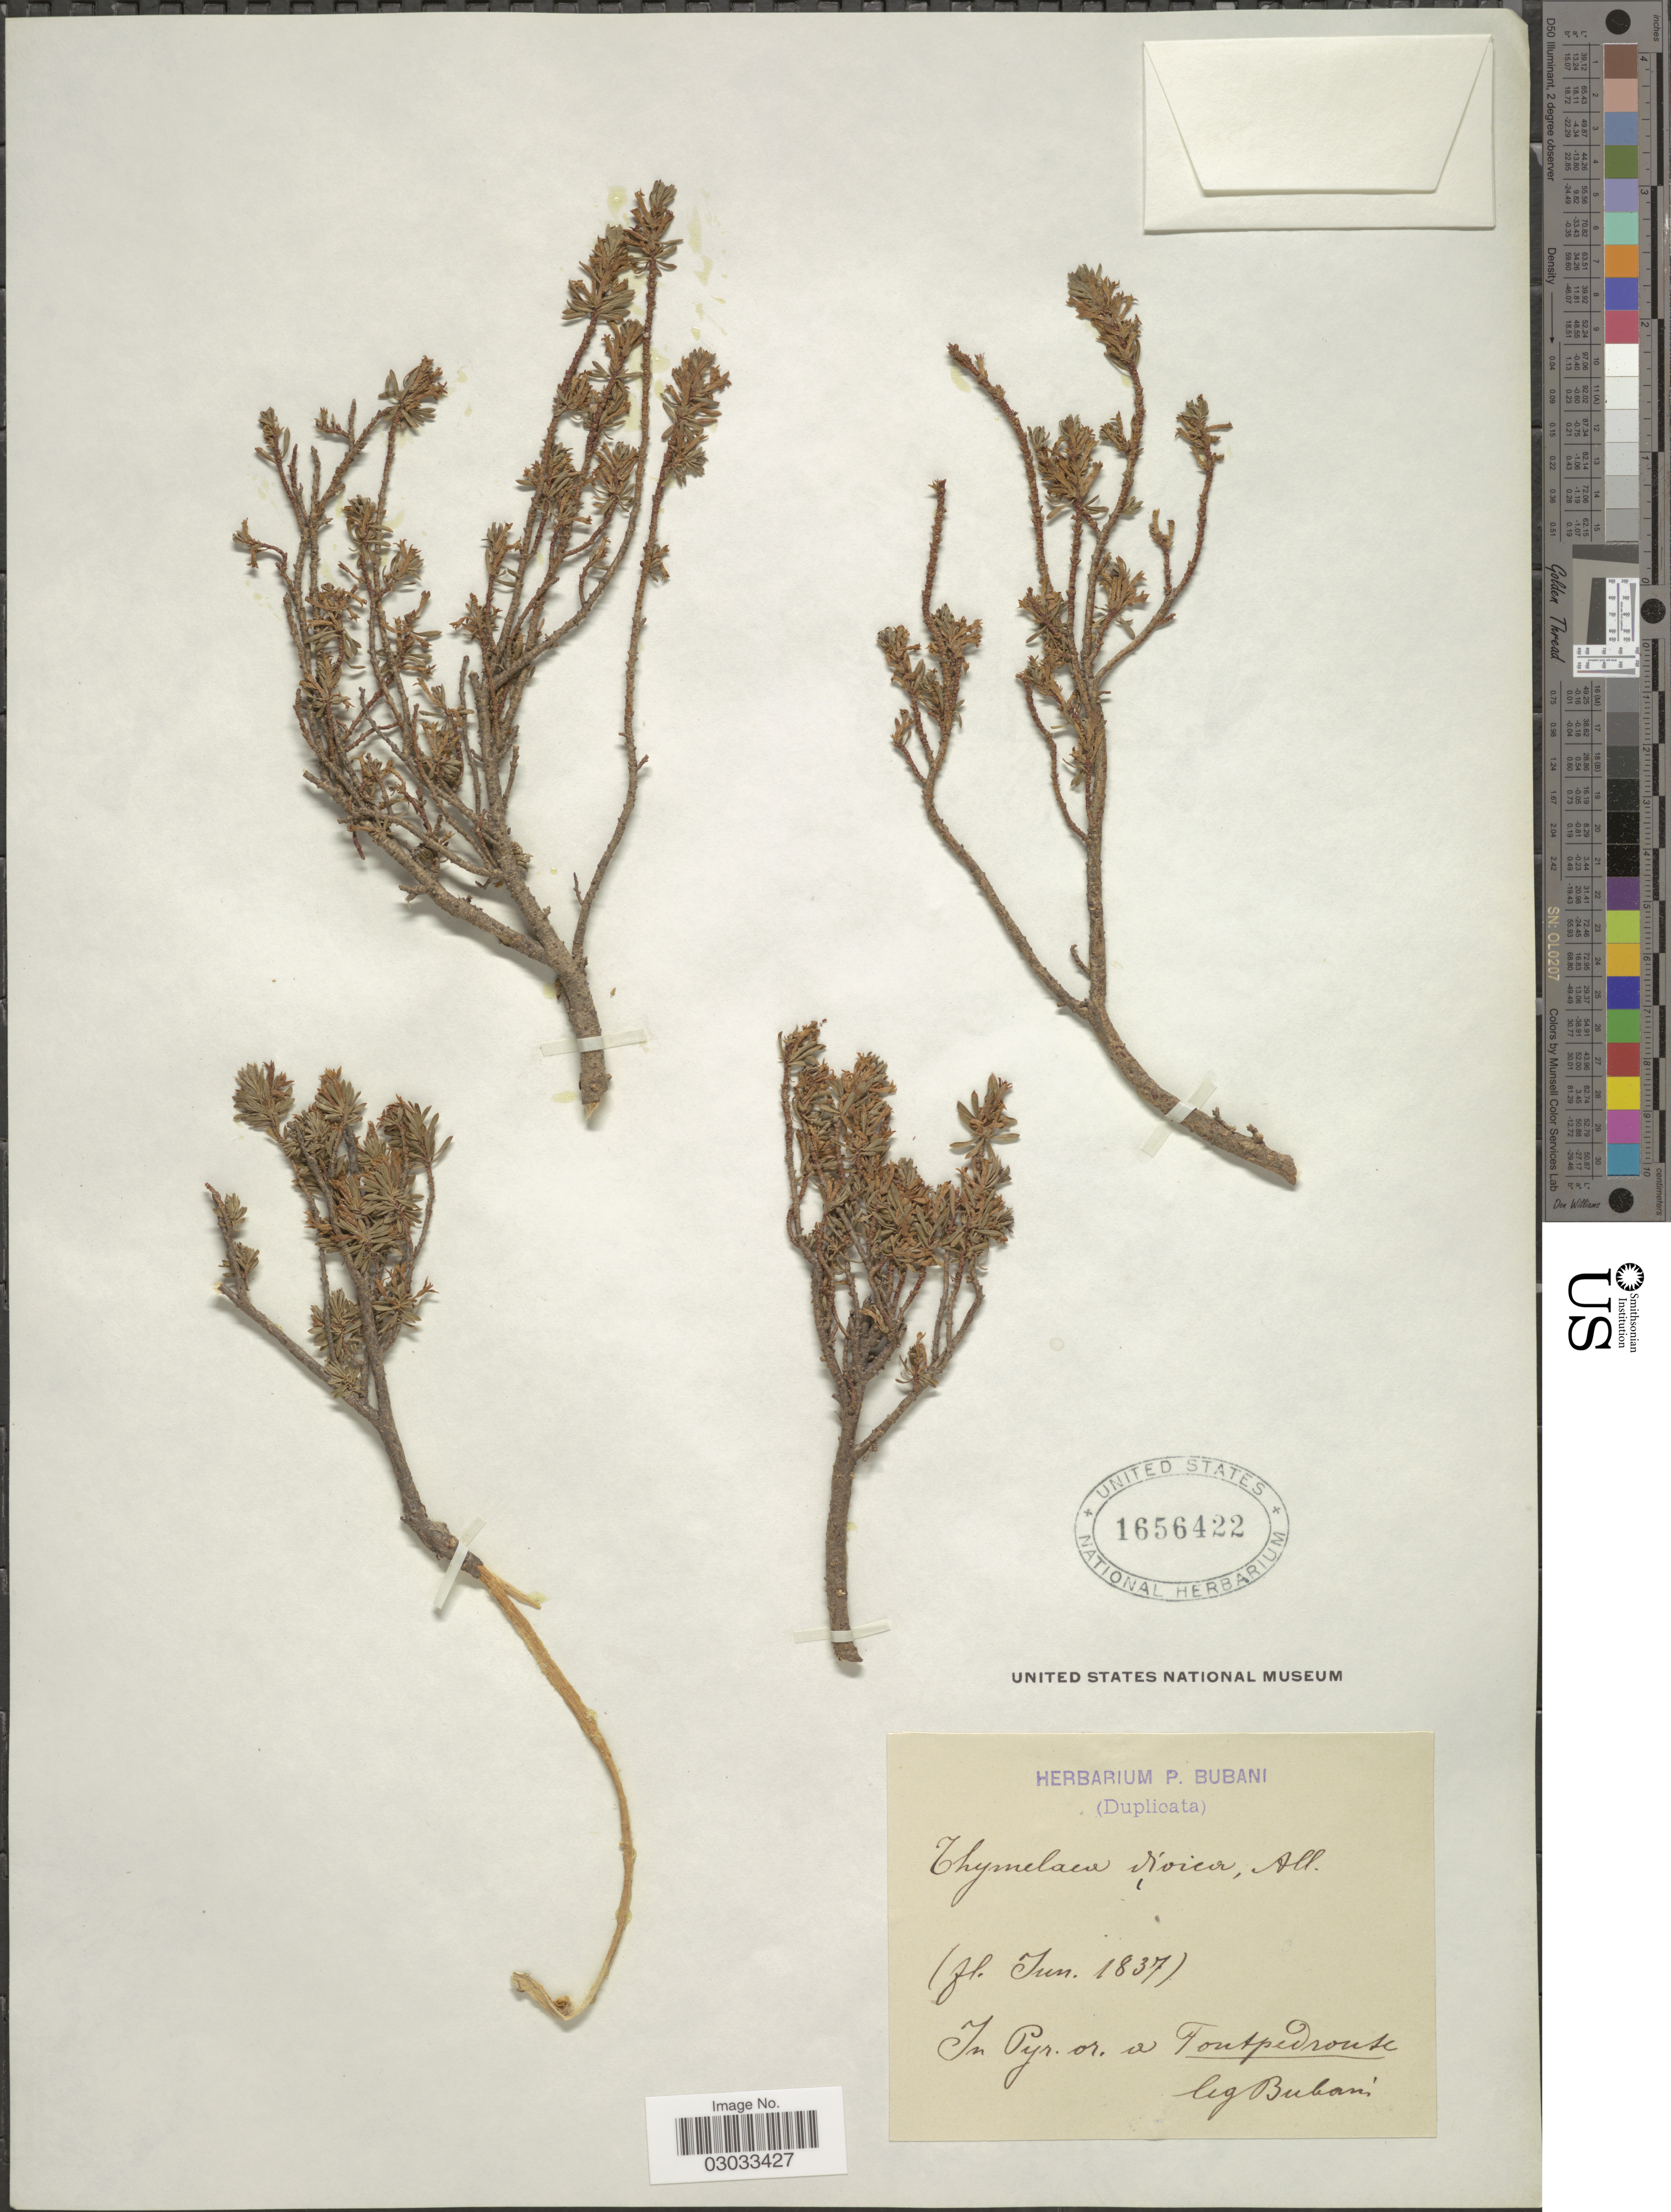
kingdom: Plantae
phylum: Tracheophyta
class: Magnoliopsida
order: Malvales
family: Thymelaeaceae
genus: Thymelaea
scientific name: Thymelaea dioica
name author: (Gouan) All.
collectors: Bubani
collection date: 1837-06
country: France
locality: In Pyr. or. a. Fontpedrouse.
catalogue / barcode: US 1656422